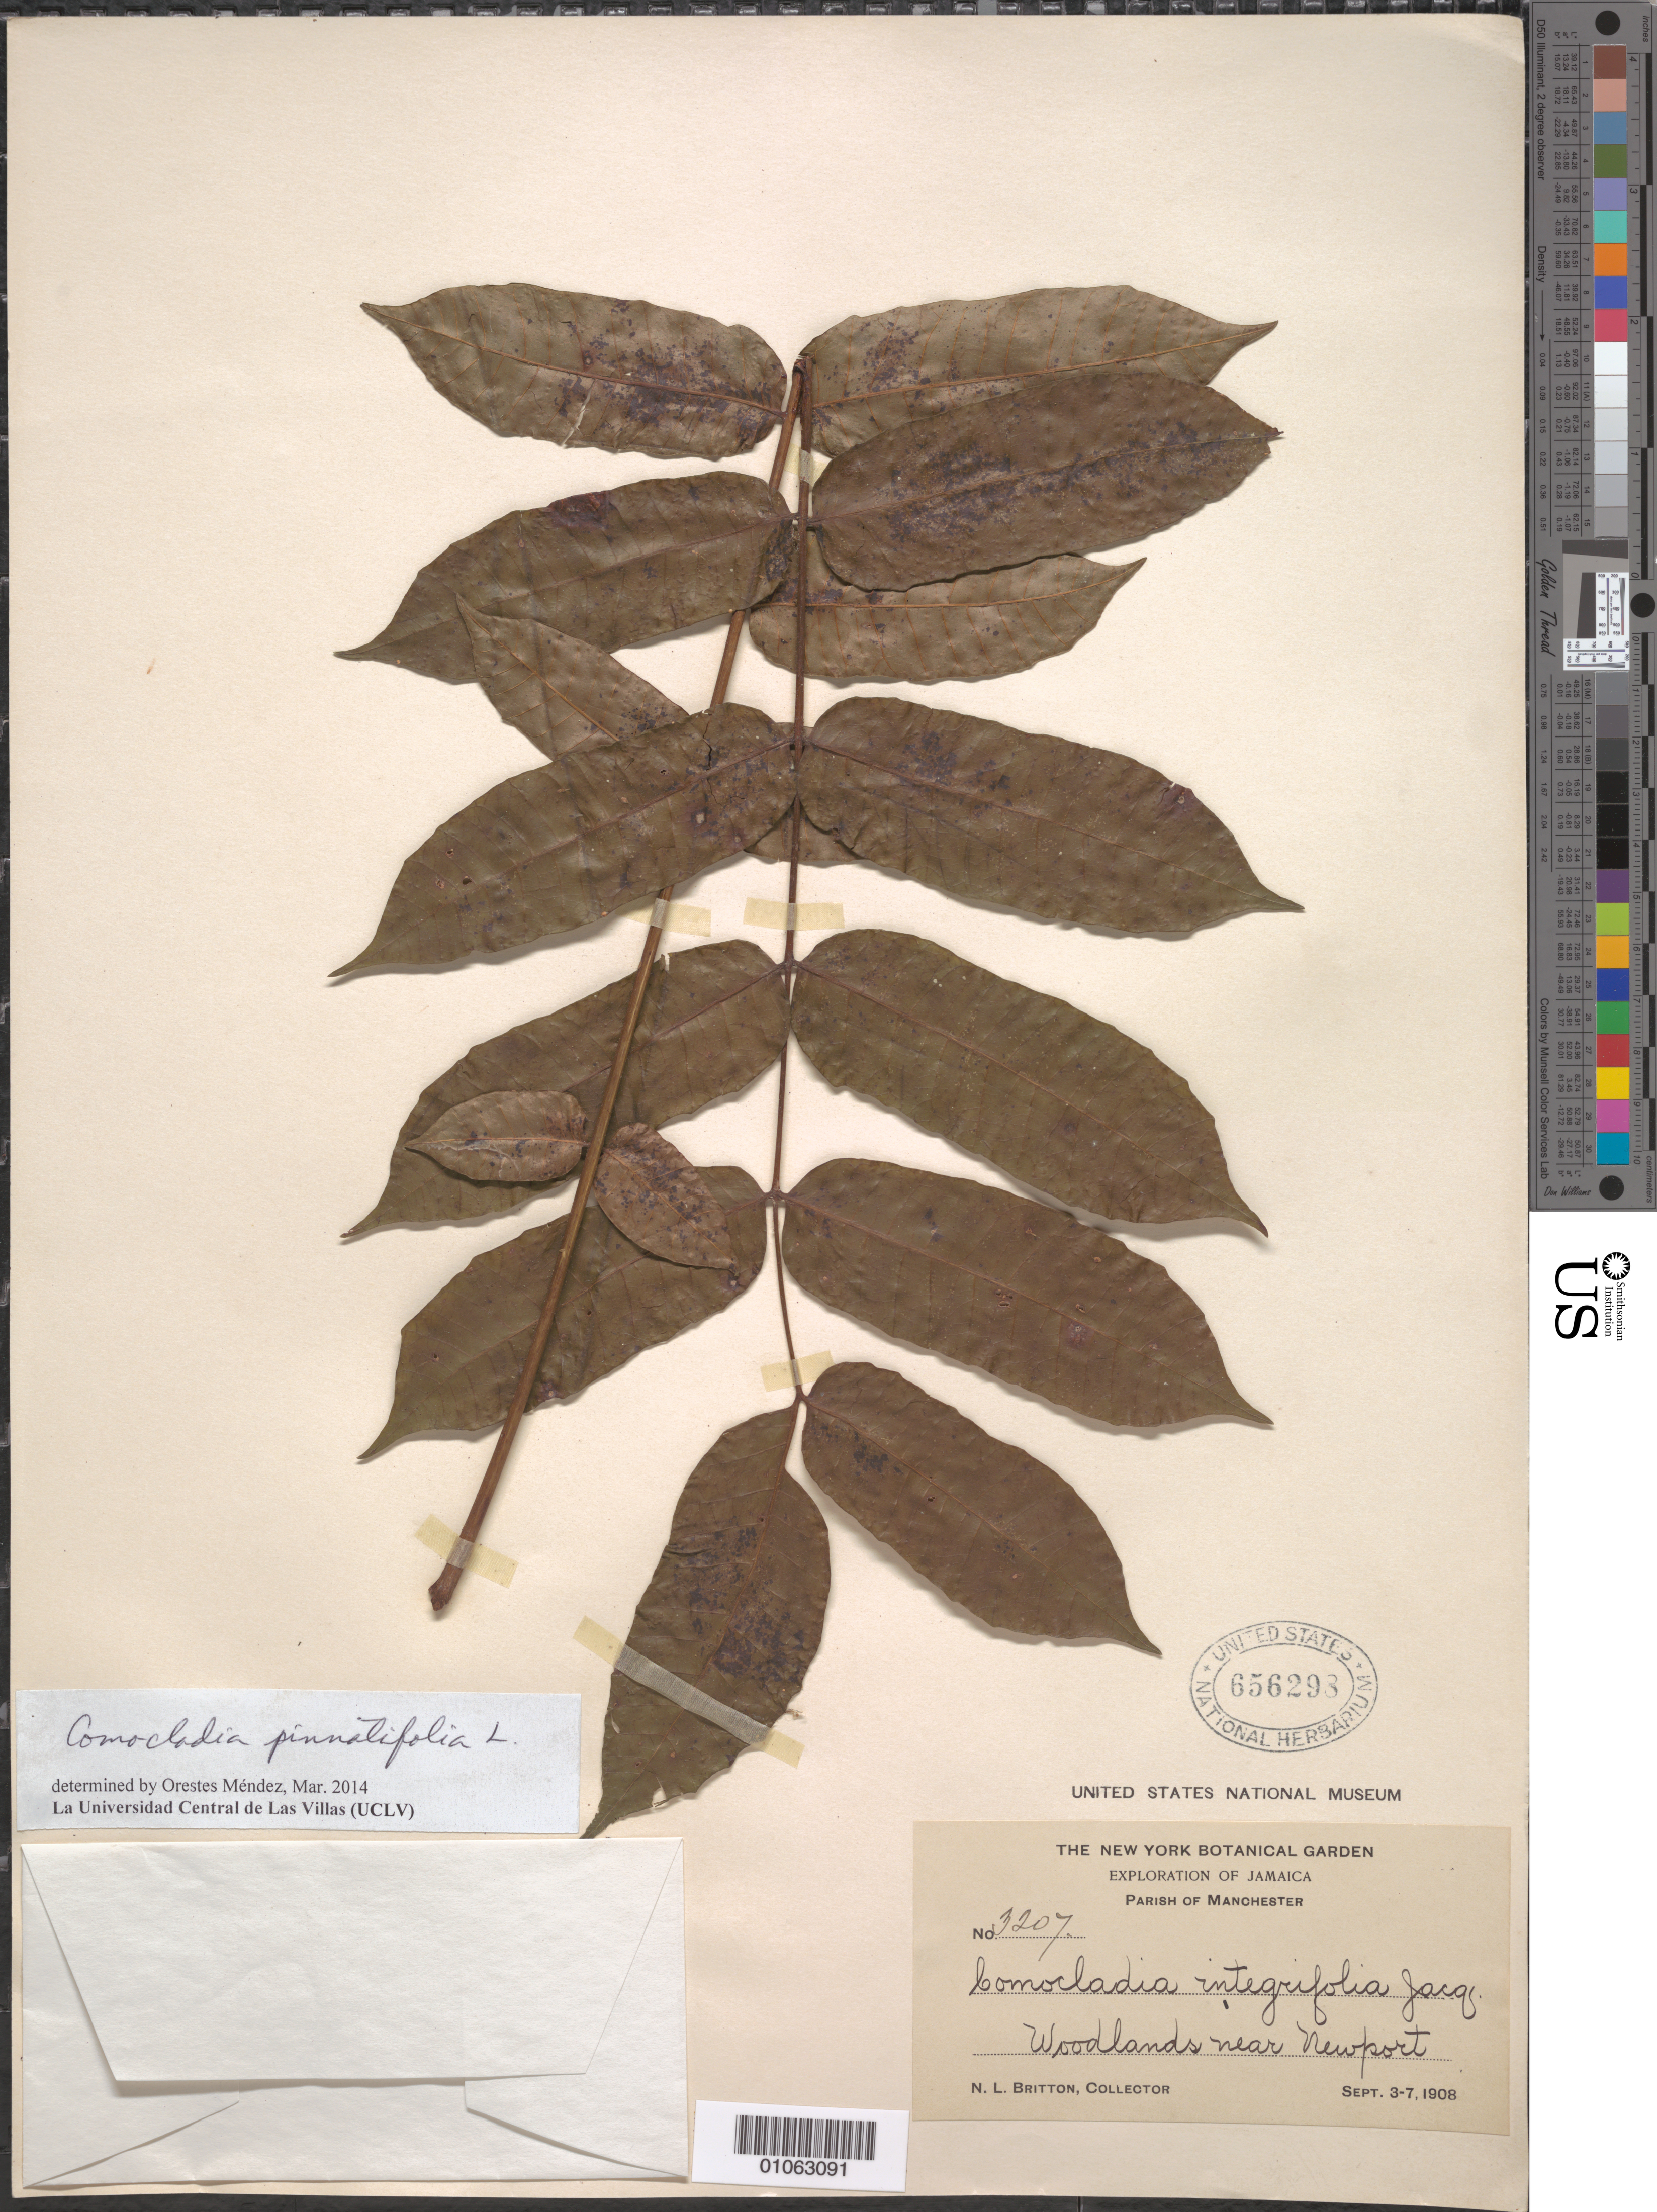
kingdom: Plantae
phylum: Tracheophyta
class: Magnoliopsida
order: Sapindales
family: Anacardiaceae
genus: Comocladia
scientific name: Comocladia pinnatifolia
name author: L.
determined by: Méndez, Orestes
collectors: N. Britton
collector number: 3207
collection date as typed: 03 Sep 1908 to 07 Sep 1908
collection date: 1908-09-03/1908-09-07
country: Jamaica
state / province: Manchester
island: Jamaica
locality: Parish of Manchester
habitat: Woodlands.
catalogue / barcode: US 656298